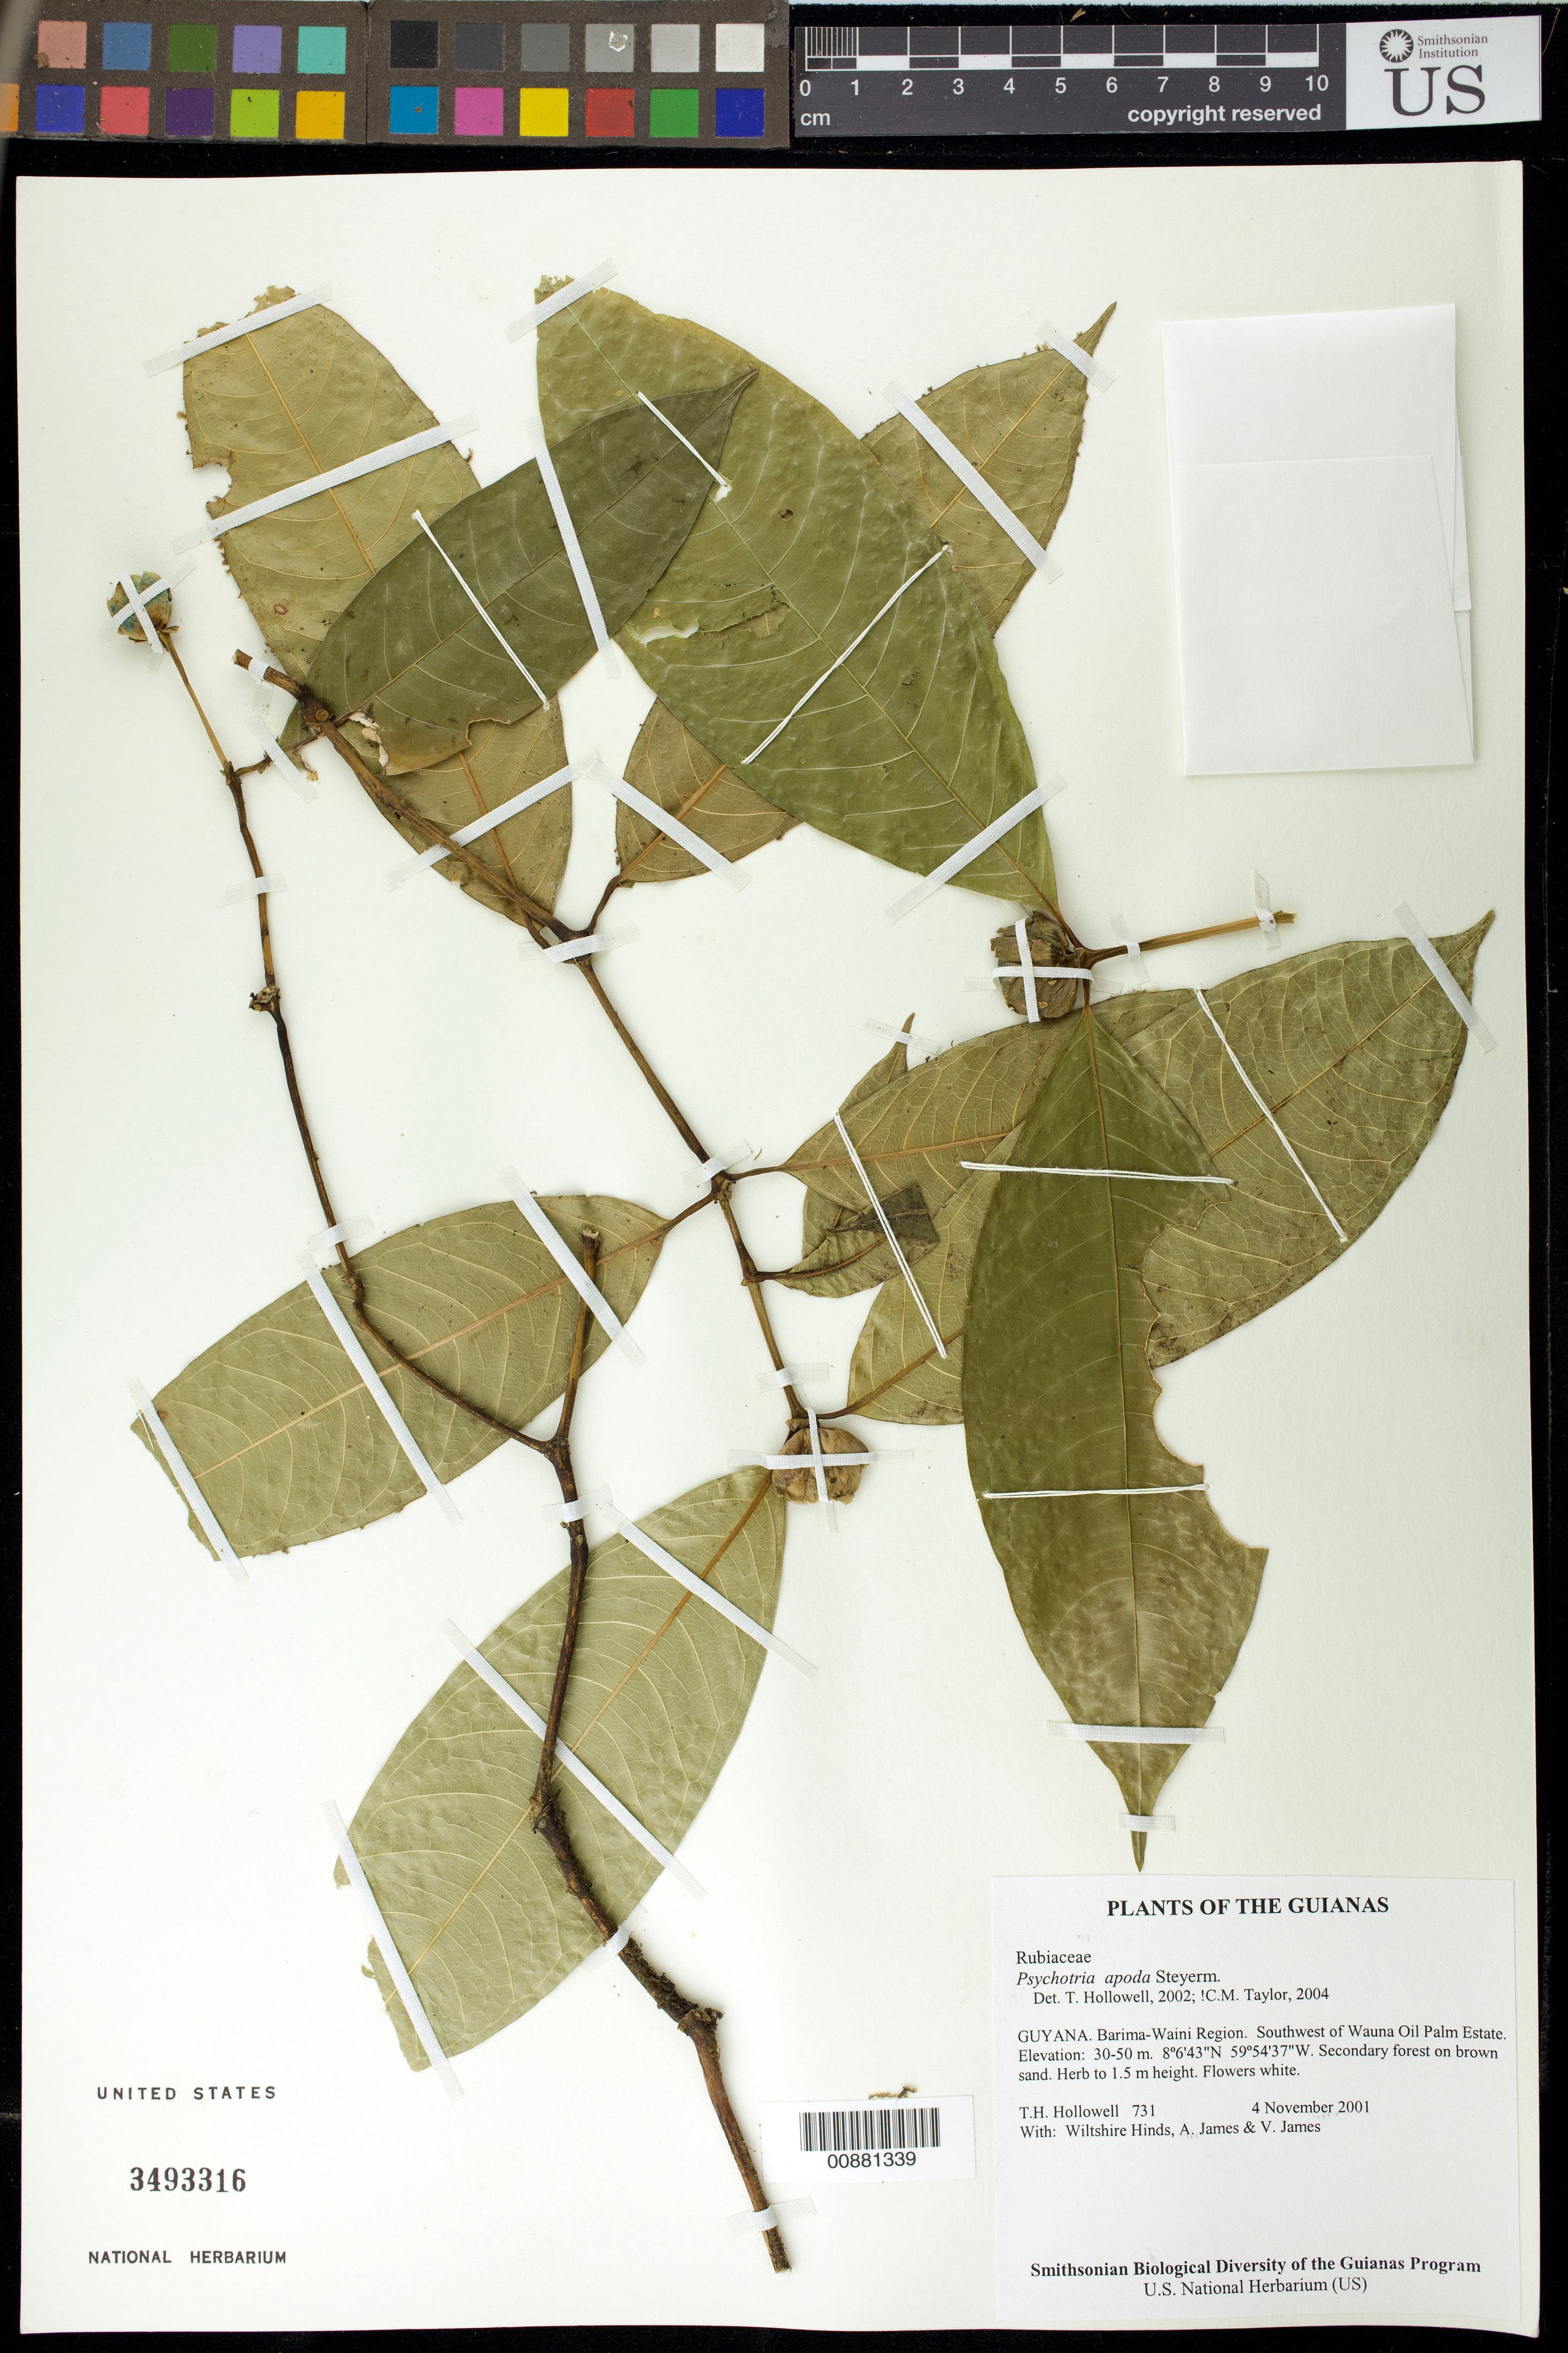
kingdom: Plantae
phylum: Tracheophyta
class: Magnoliopsida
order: Gentianales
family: Rubiaceae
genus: Palicourea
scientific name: Palicourea apoda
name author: (Steyerm.) Delprete & J.H. Kirkbr.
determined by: Kirkbride, J. H., Jr.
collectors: T. Hollowell, W. Hinds, A. James & V. James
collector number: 731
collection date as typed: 4 November 2001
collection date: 2001-11-04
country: Guyana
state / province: Barima-Waini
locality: Southwest of Wauna Oil Palm Estate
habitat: Secondary forest on brown sand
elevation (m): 30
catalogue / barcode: US 3493316